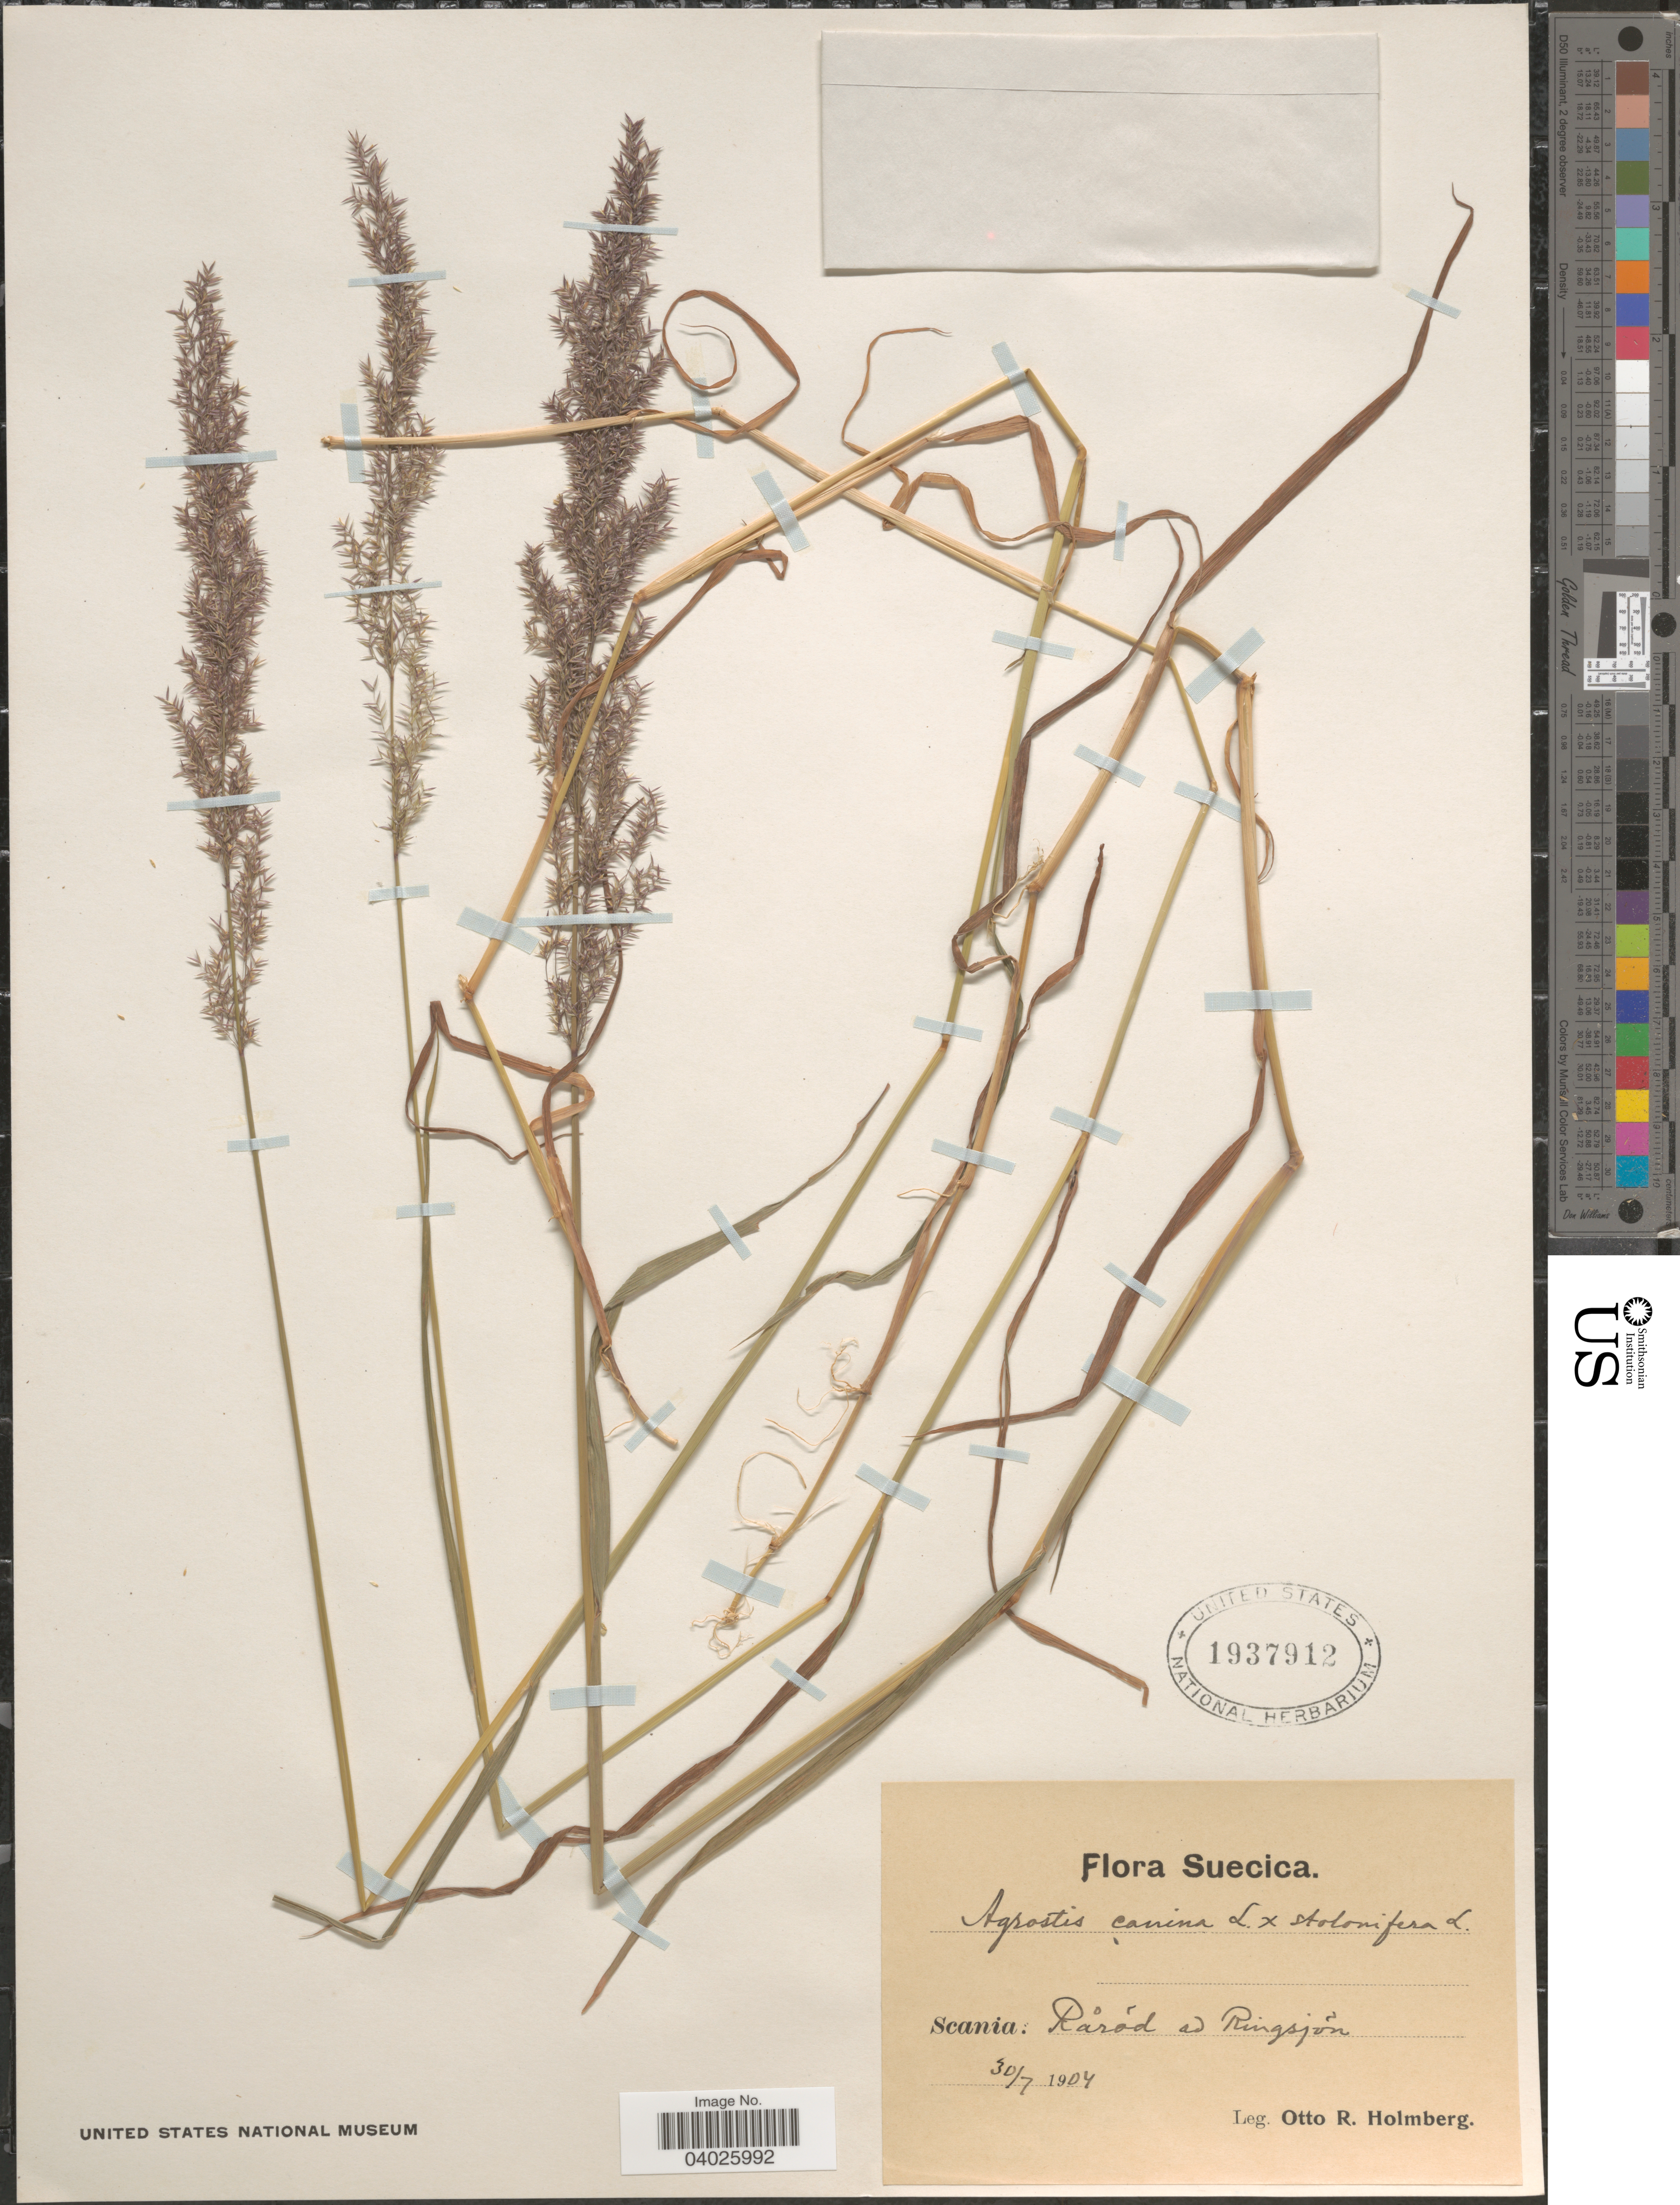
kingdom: Plantae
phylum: Tracheophyta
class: Liliopsida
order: Poales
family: Poaceae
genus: Agrostis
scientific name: Agrostis sp.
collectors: O. Holmberg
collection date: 1904-07-30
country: Sweden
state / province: Skåne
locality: Suecica. Scania: Rarod ad Ringsjon.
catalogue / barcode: US 1937912